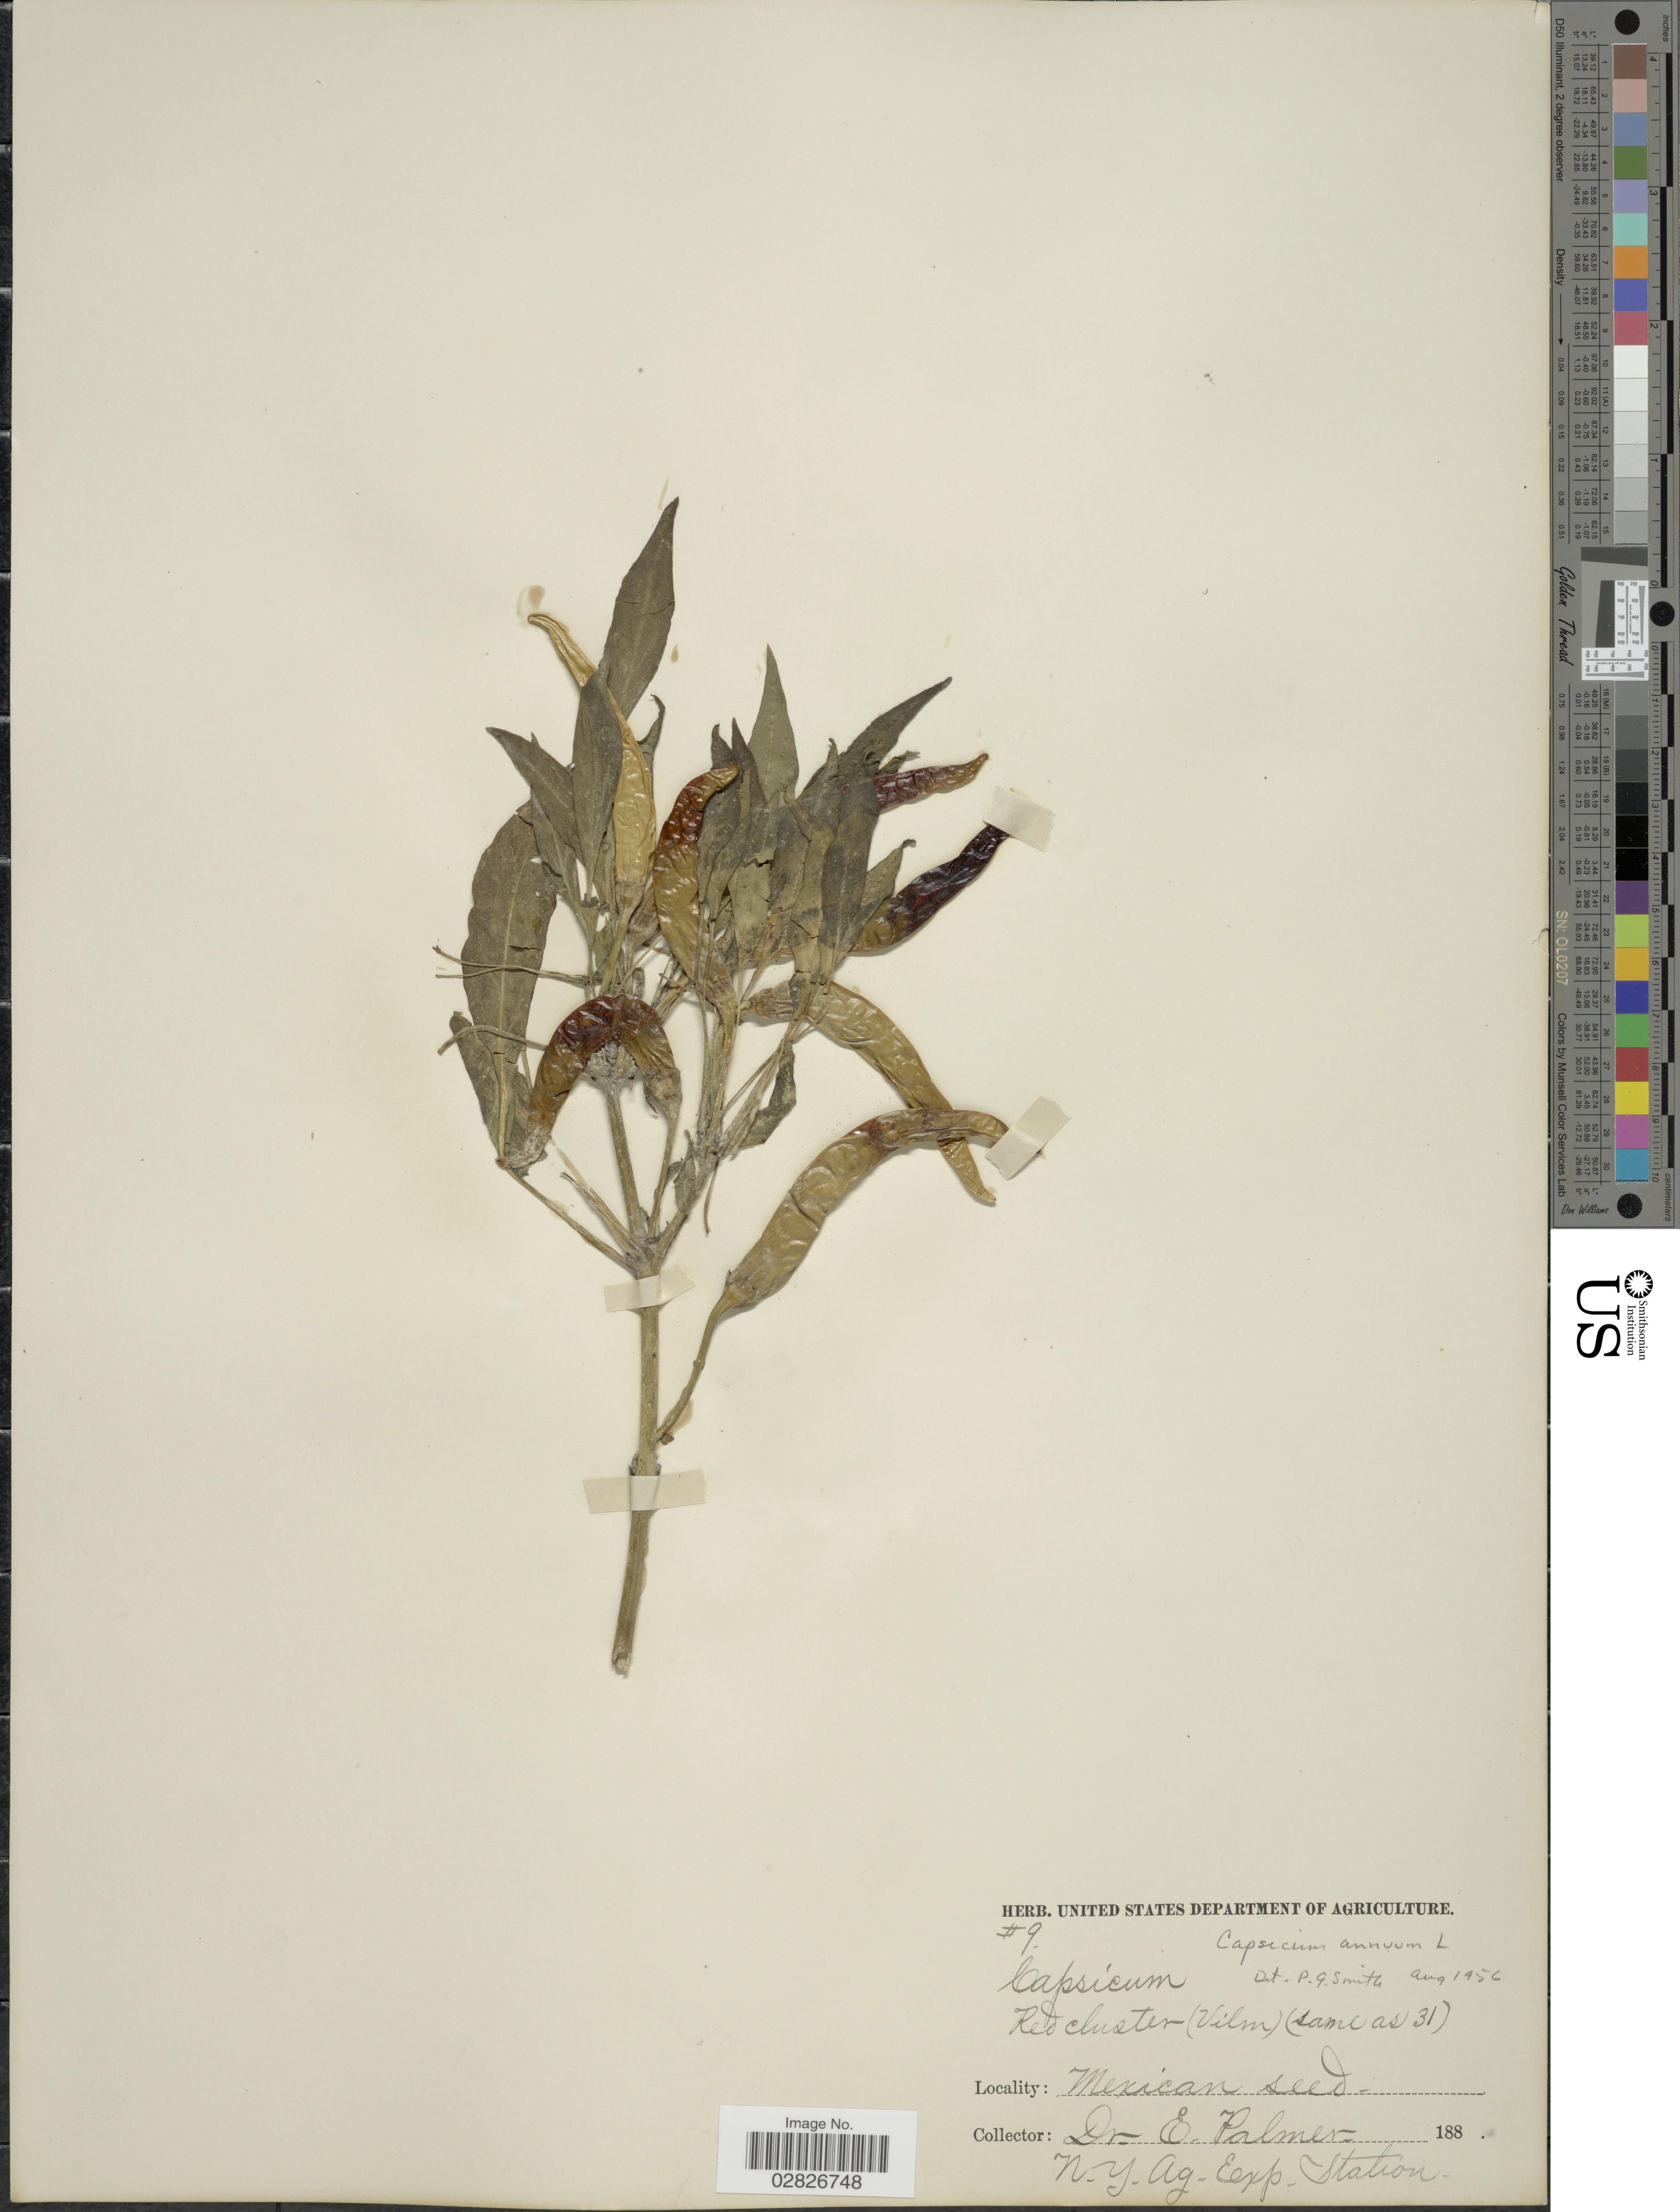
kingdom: Plantae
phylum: Tracheophyta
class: Magnoliopsida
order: Solanales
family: Solanaceae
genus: Capsicum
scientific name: Capsicum sp.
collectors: E. Palmer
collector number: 9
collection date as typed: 188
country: United States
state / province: New York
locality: N.Y. Ag. Exp. Station.